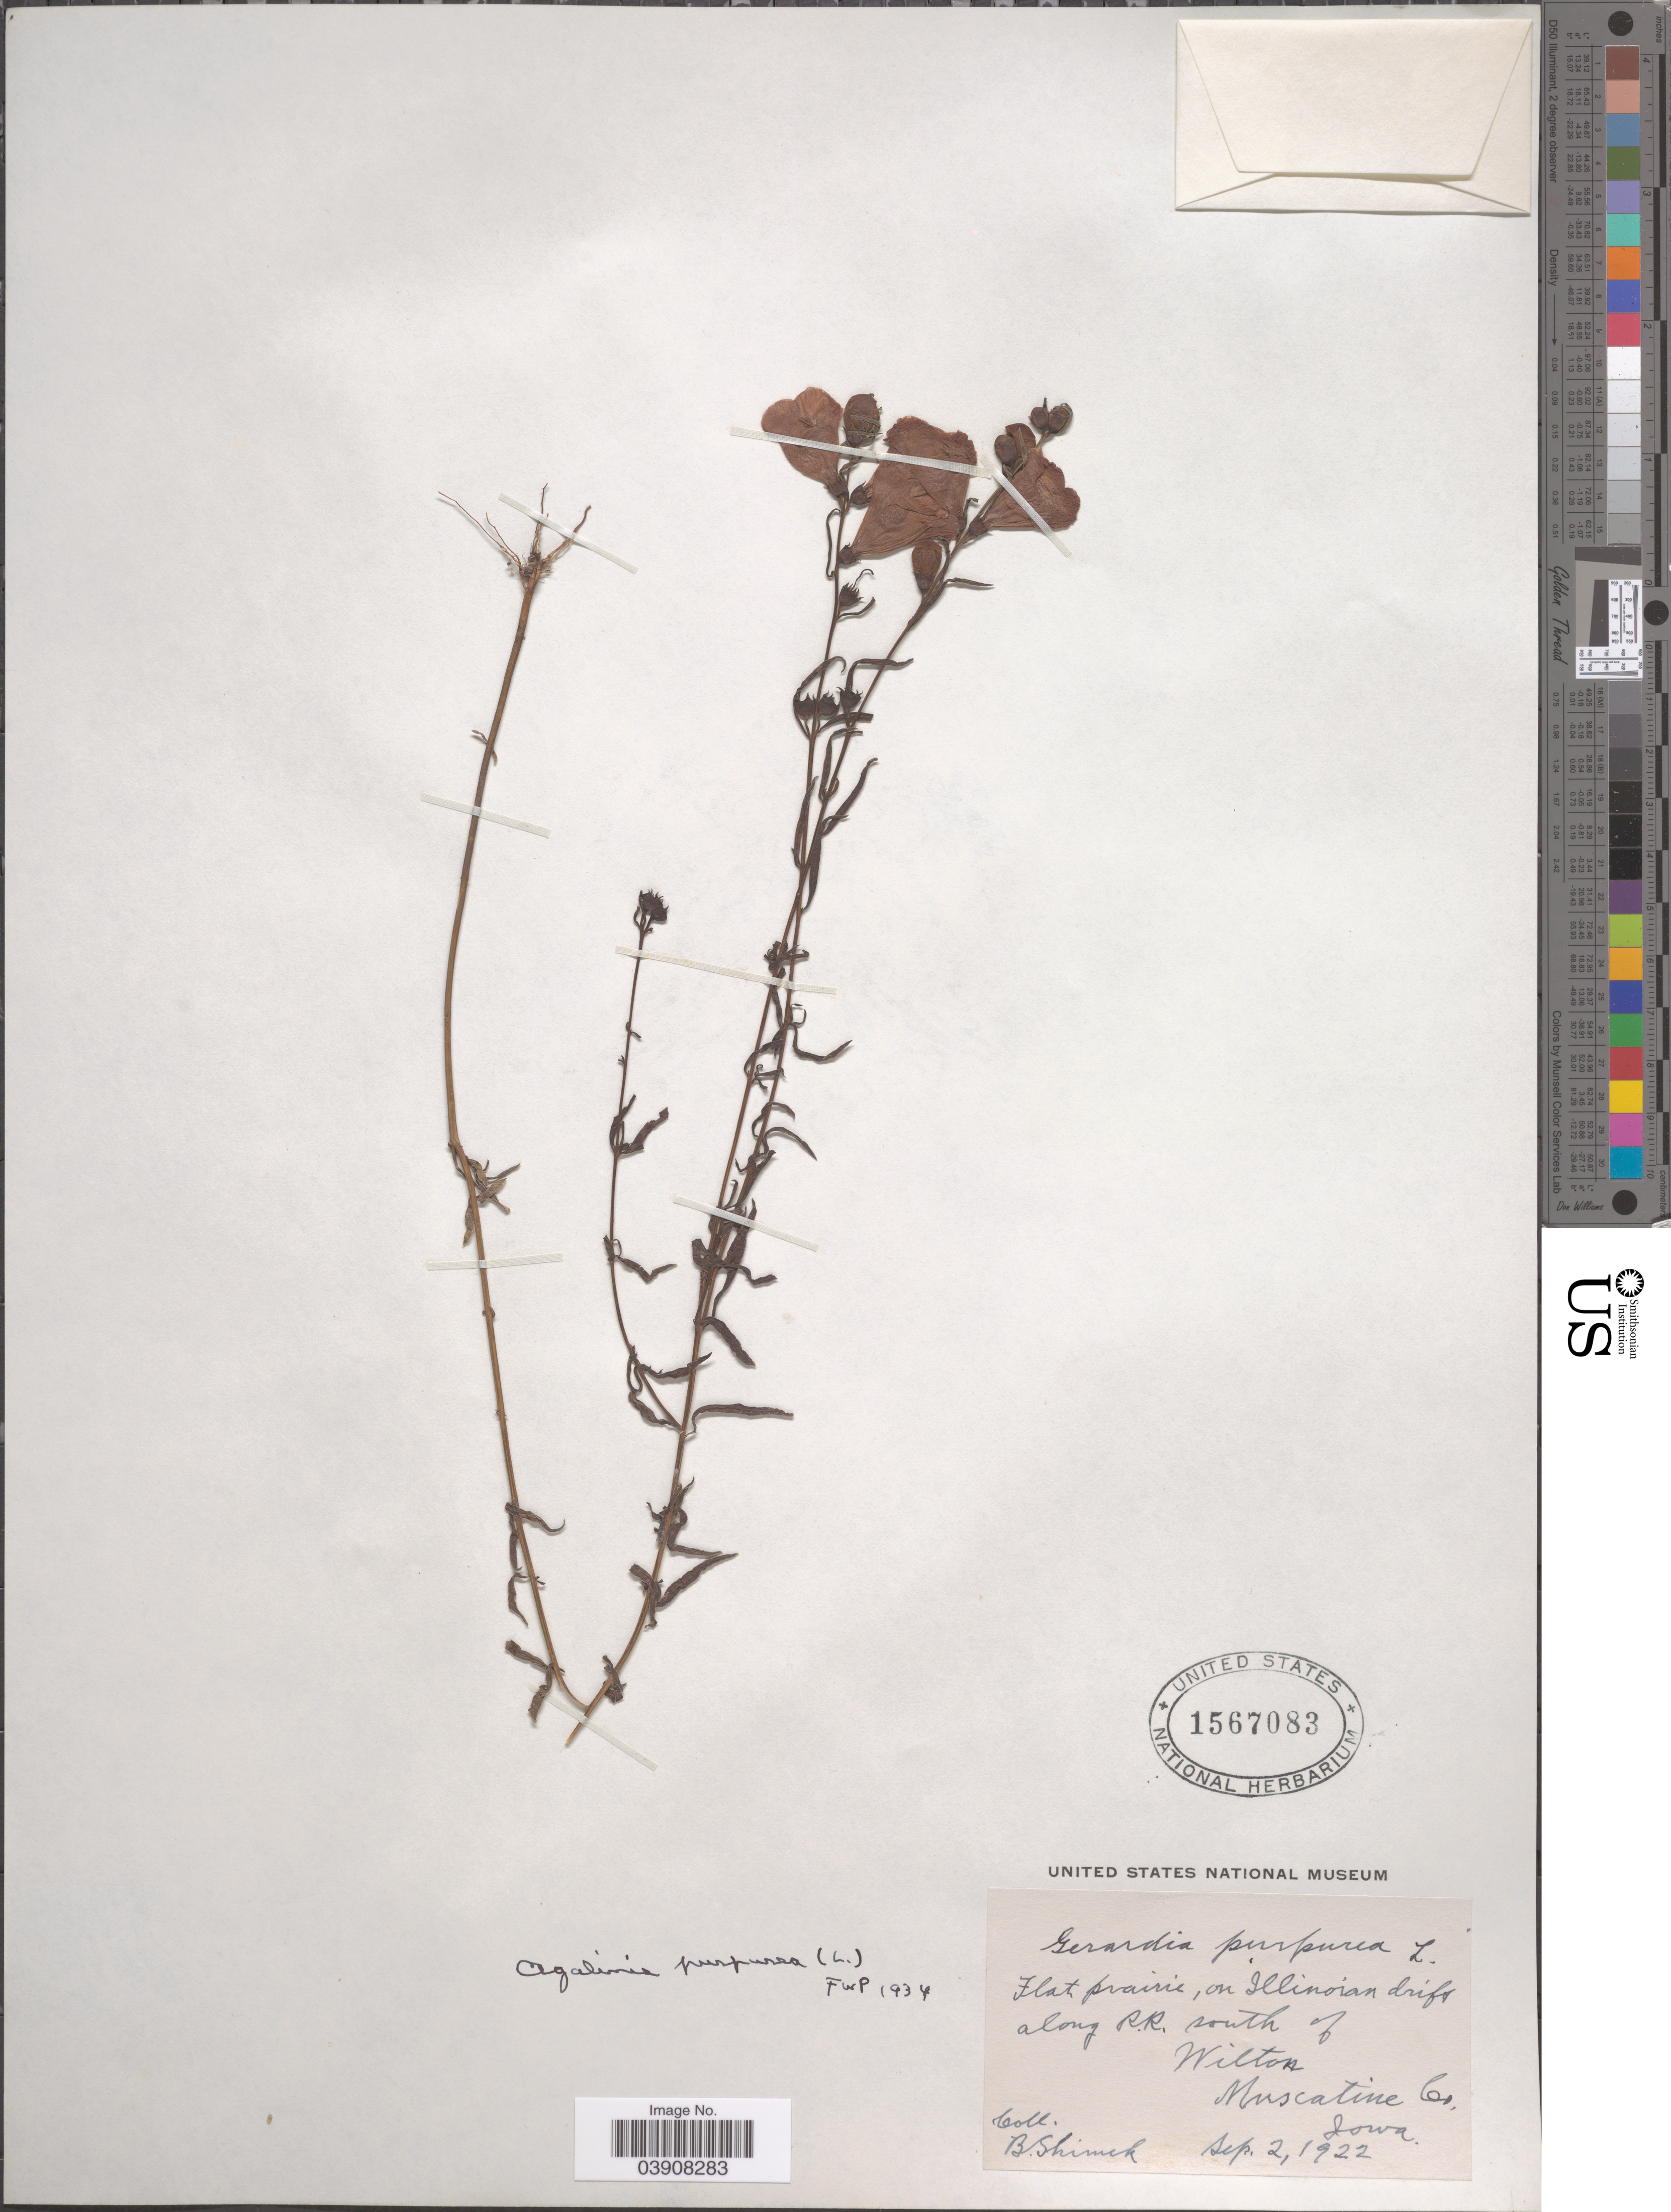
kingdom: Plantae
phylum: Tracheophyta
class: Magnoliopsida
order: Lamiales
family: Orobanchaceae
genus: Agalinis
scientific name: Agalinis purpurea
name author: (L.) Pennell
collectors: B. Shimek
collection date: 1922-09-02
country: United States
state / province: Iowa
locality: Flat prairie, on Illinoian drift along R.R. south of Wilton. Muscatine Co.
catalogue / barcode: US 1567083